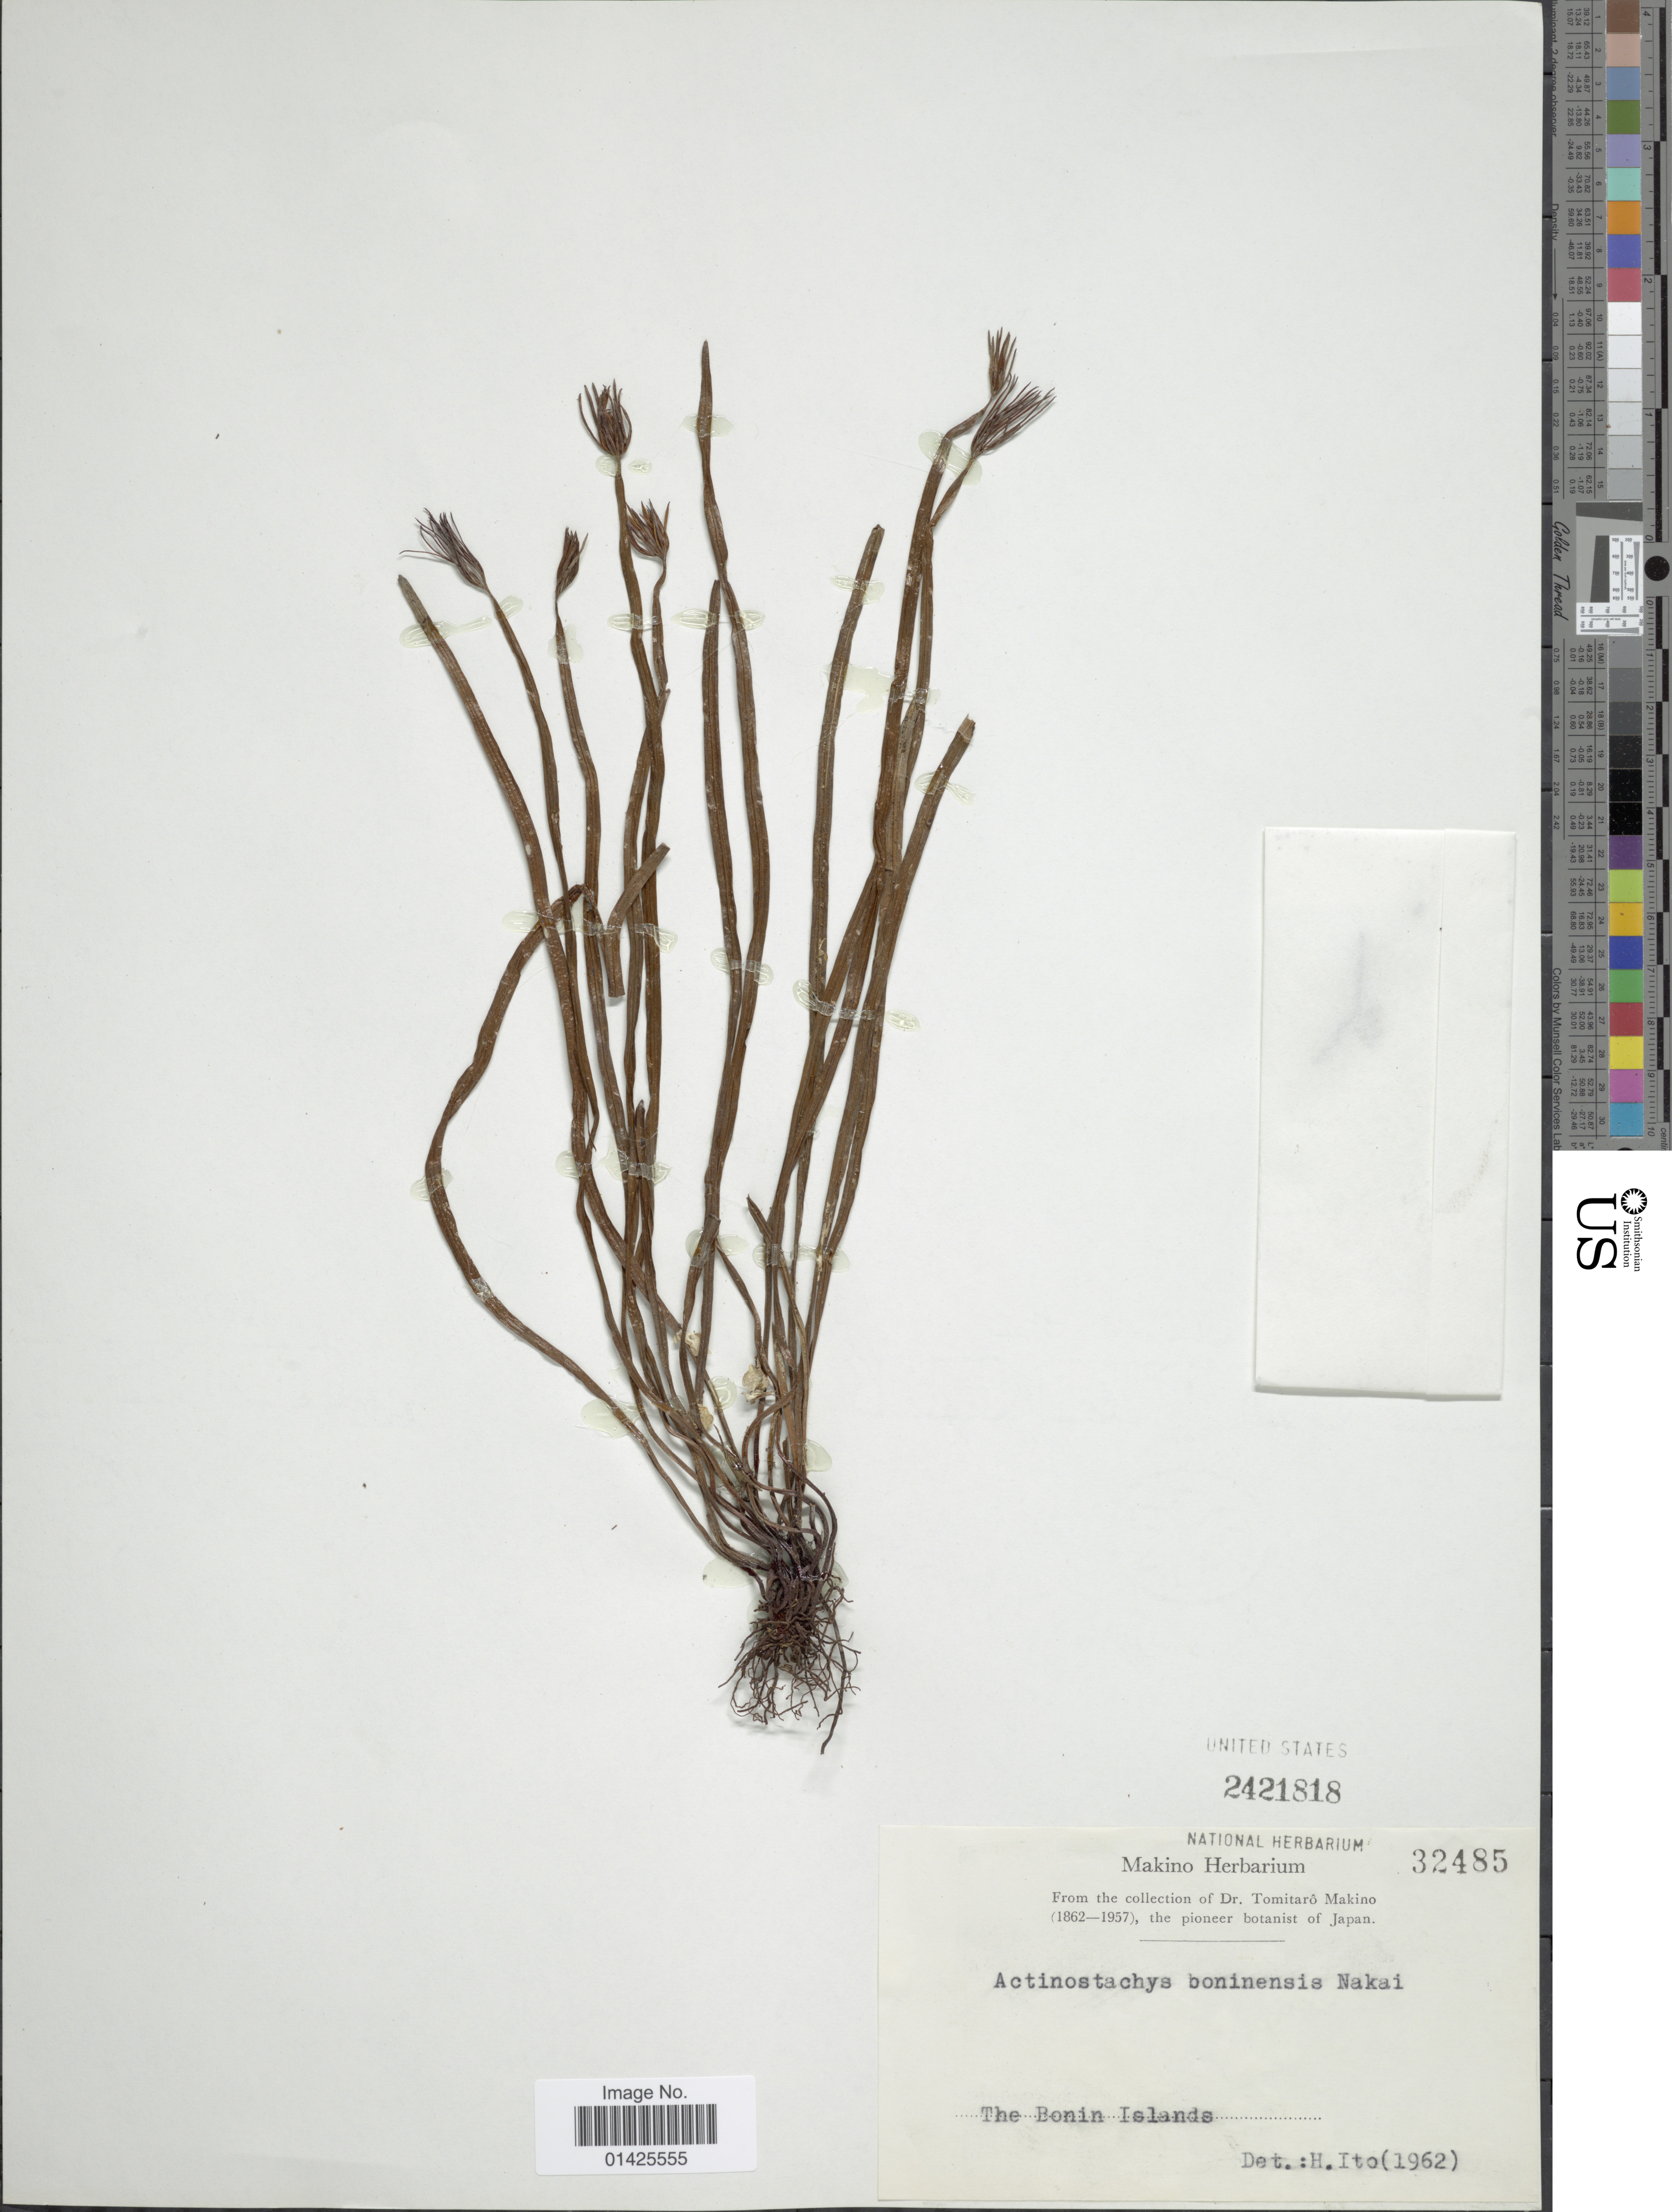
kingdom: Plantae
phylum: Tracheophyta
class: Polypodiopsida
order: Schizaeales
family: Schizaeaceae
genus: Actinostachys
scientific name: Actinostachys digitata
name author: (L.) Wall.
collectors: T. Makino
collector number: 32485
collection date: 1862/1957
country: Japan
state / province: Tokyo, Federal City of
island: Bonin Islands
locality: The Bonin Islands.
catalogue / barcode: US 2421818